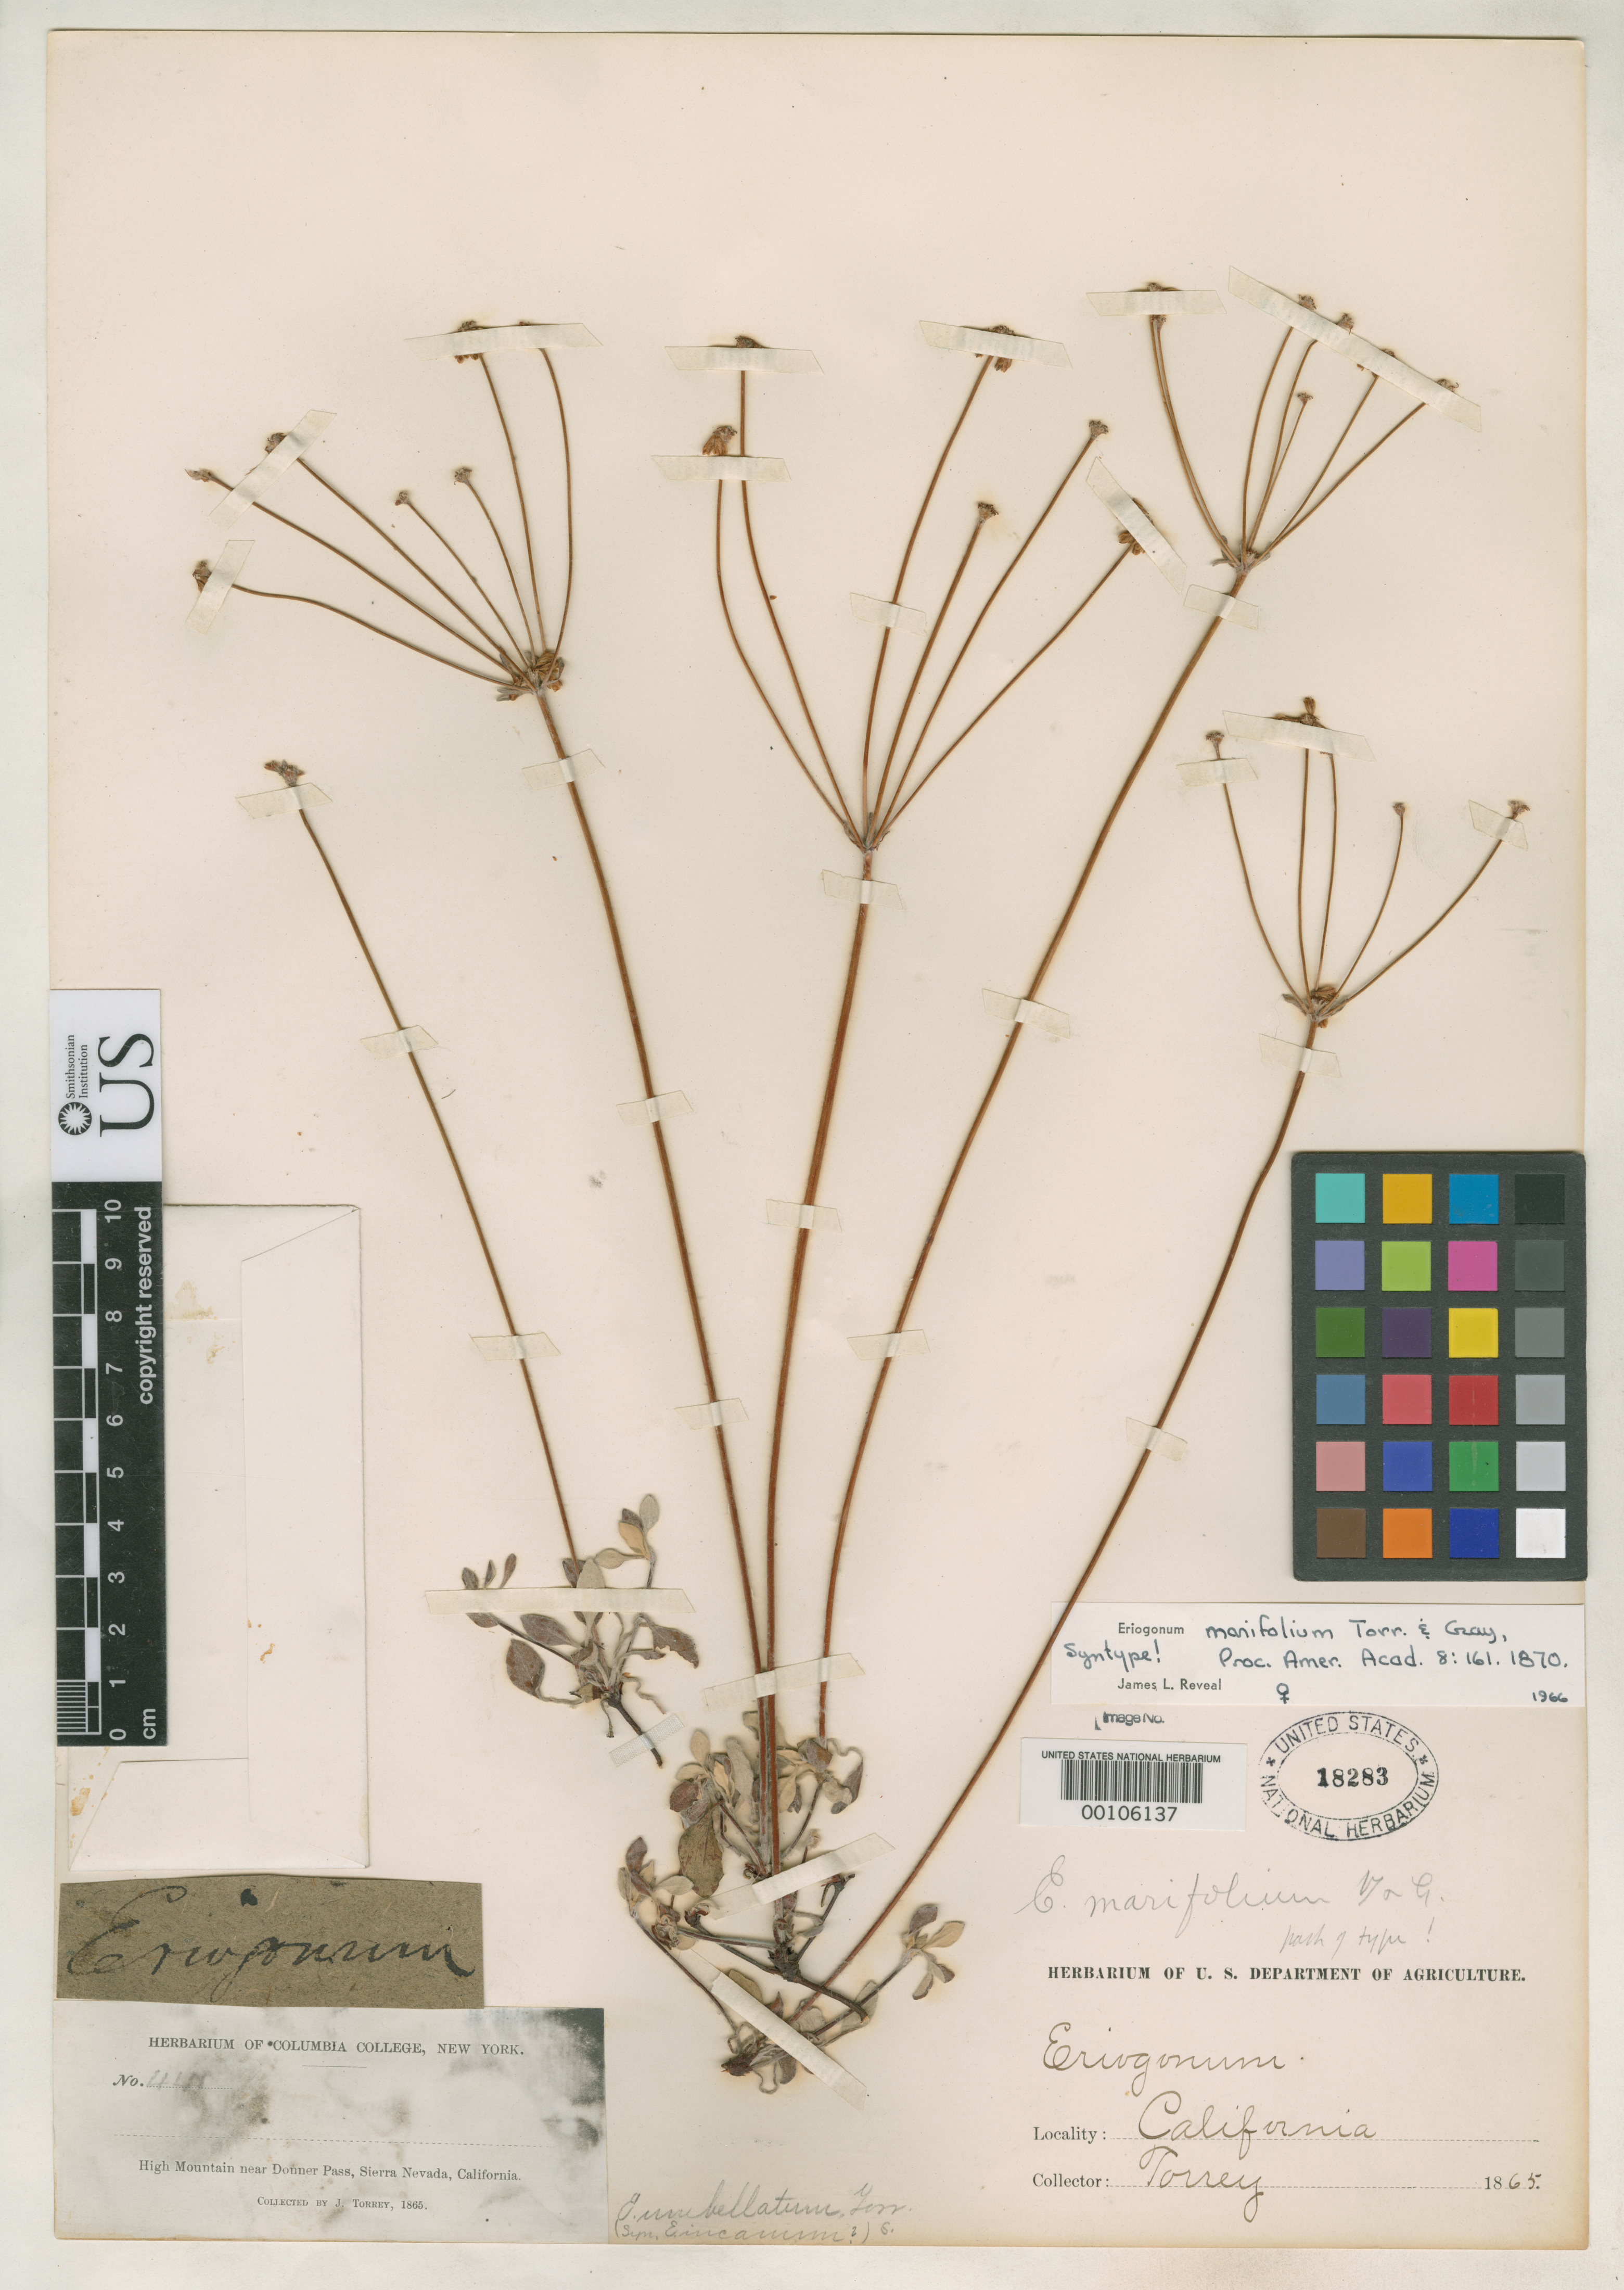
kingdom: Plantae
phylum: Tracheophyta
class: Magnoliopsida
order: Caryophyllales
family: Polygonaceae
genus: Eriogonum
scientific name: Eriogonum marifolium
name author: Torr. & A. Gray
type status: Syntype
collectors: J. Torrey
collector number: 441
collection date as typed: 1865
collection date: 1865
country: United States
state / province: California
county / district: Nevada / Placer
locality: Near Donner summit.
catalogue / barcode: US 18283